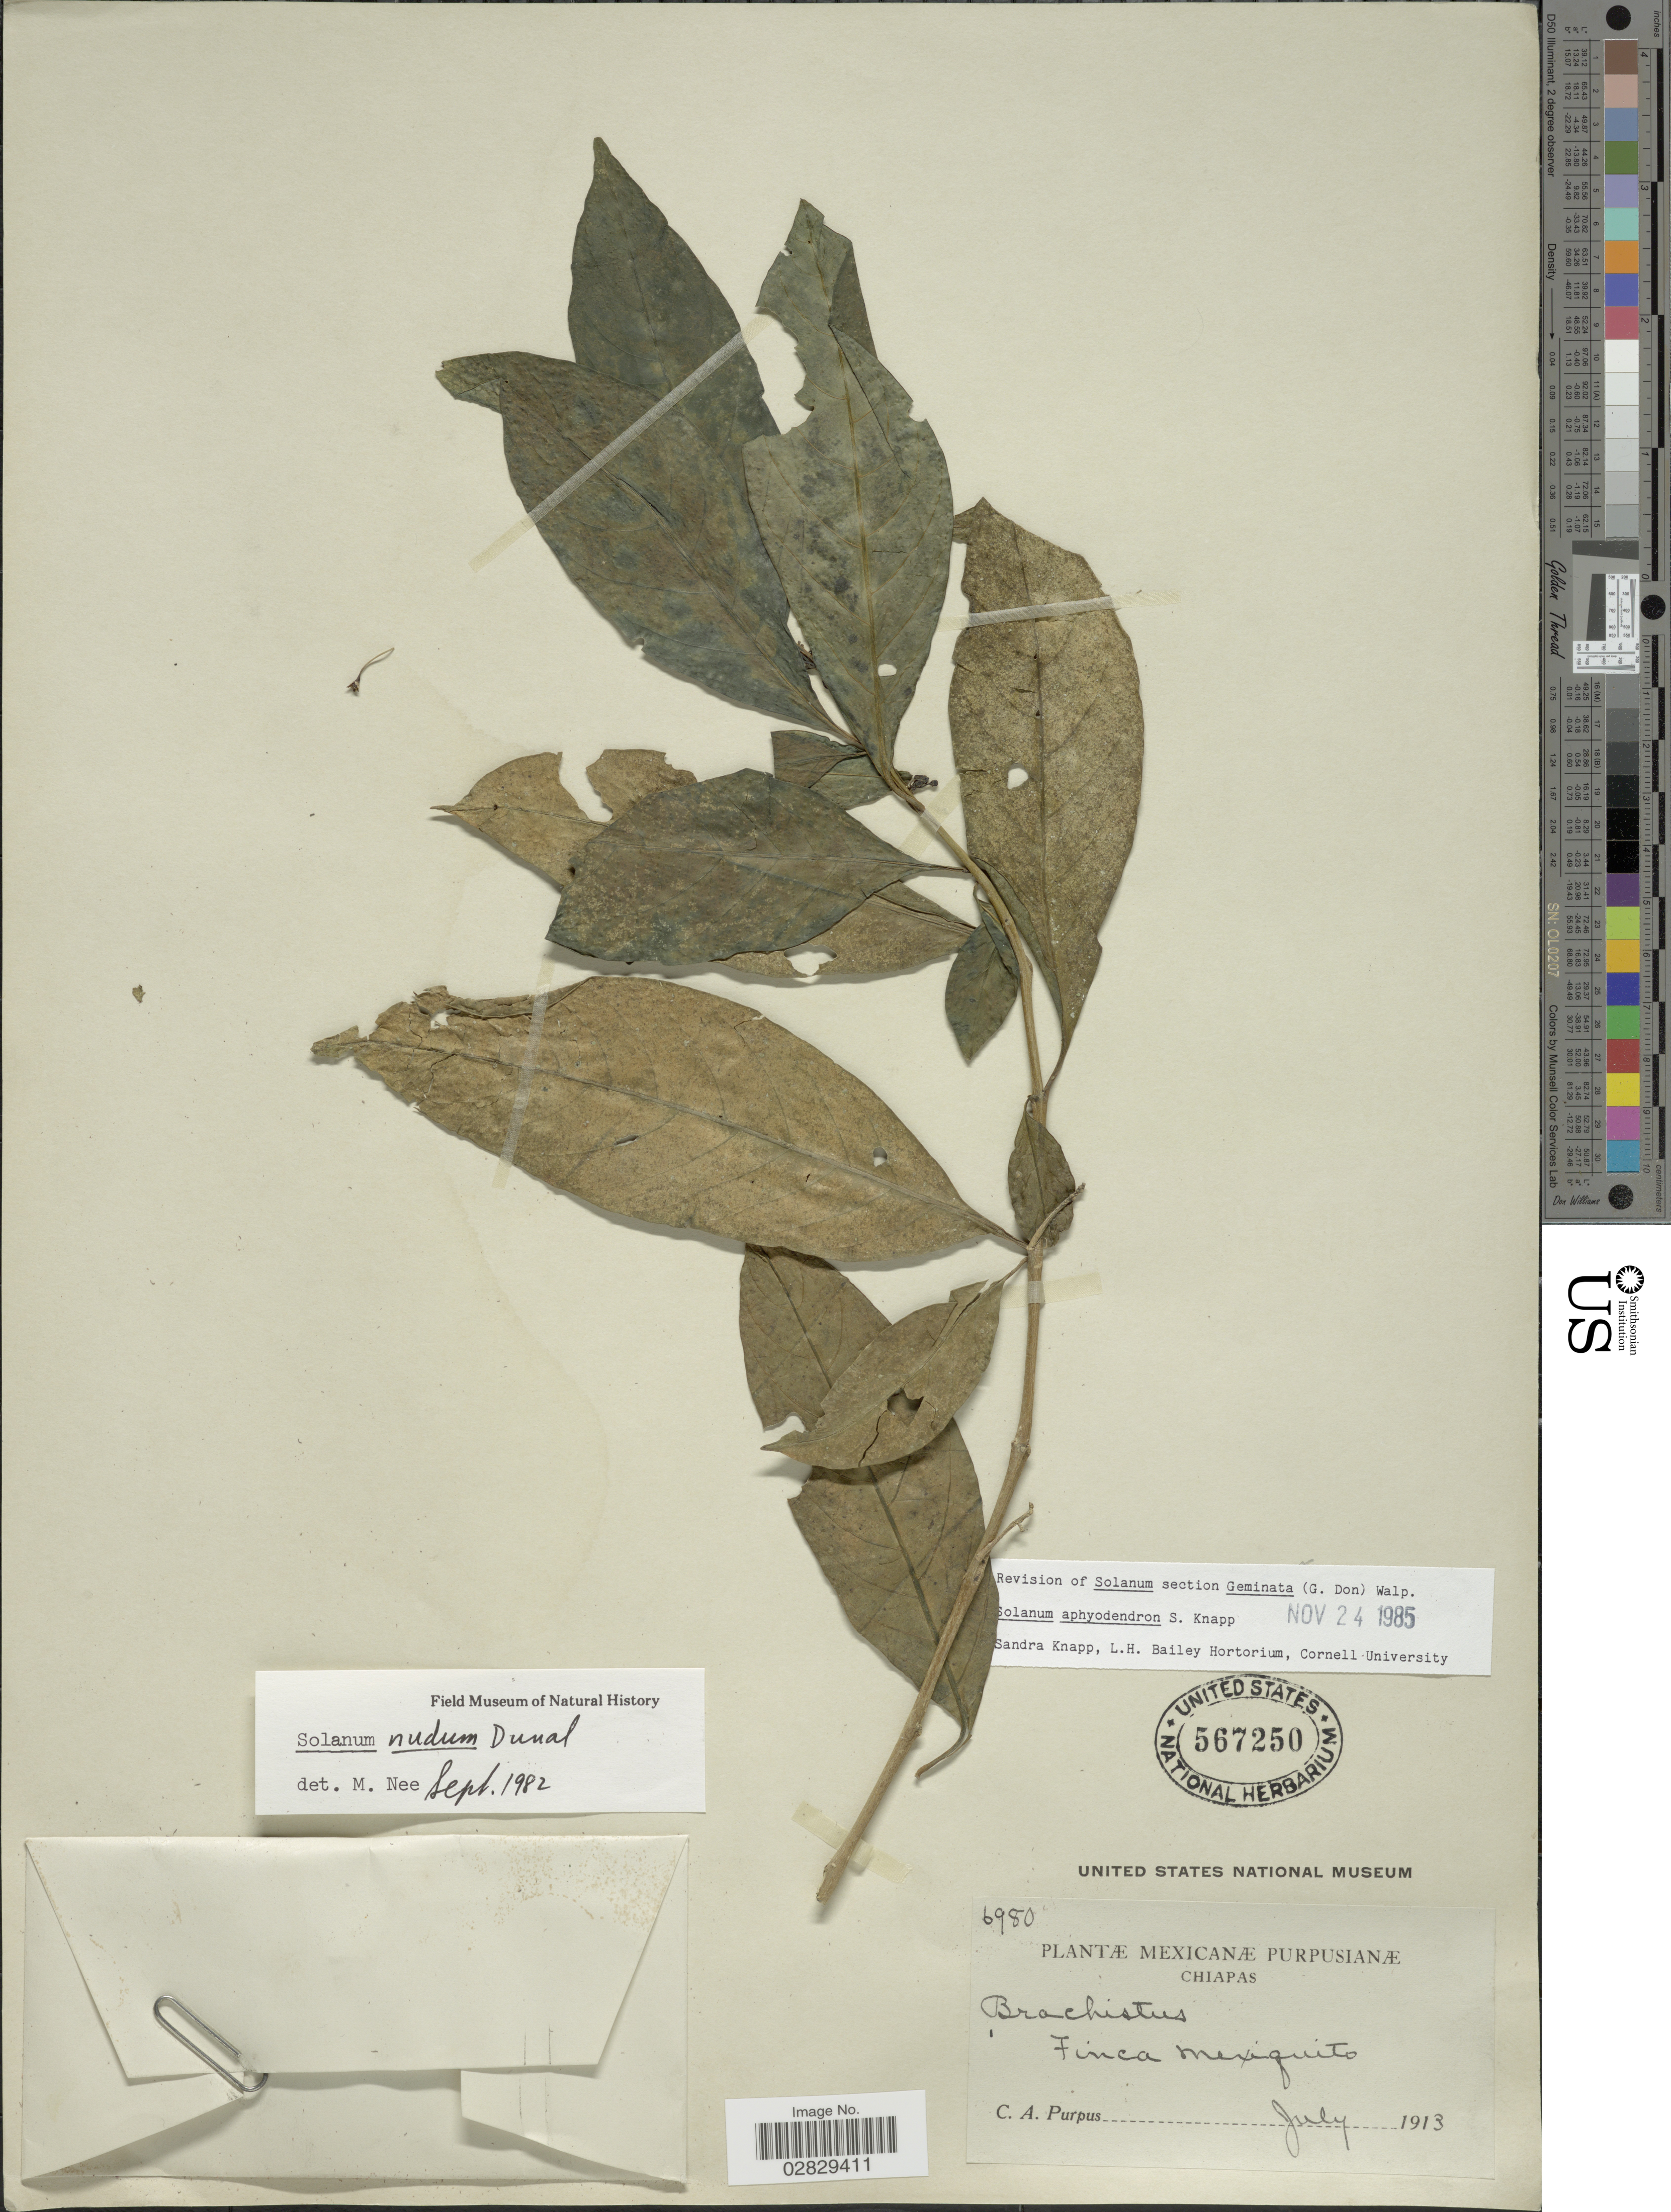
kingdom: Plantae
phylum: Tracheophyta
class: Magnoliopsida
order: Solanales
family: Solanaceae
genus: Solanum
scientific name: Solanum aphyodendron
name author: S. Knapp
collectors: C. A. Purpus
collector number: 6980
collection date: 1913-07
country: Mexico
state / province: Chiapas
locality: Finca Mexiquito.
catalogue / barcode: US 567250